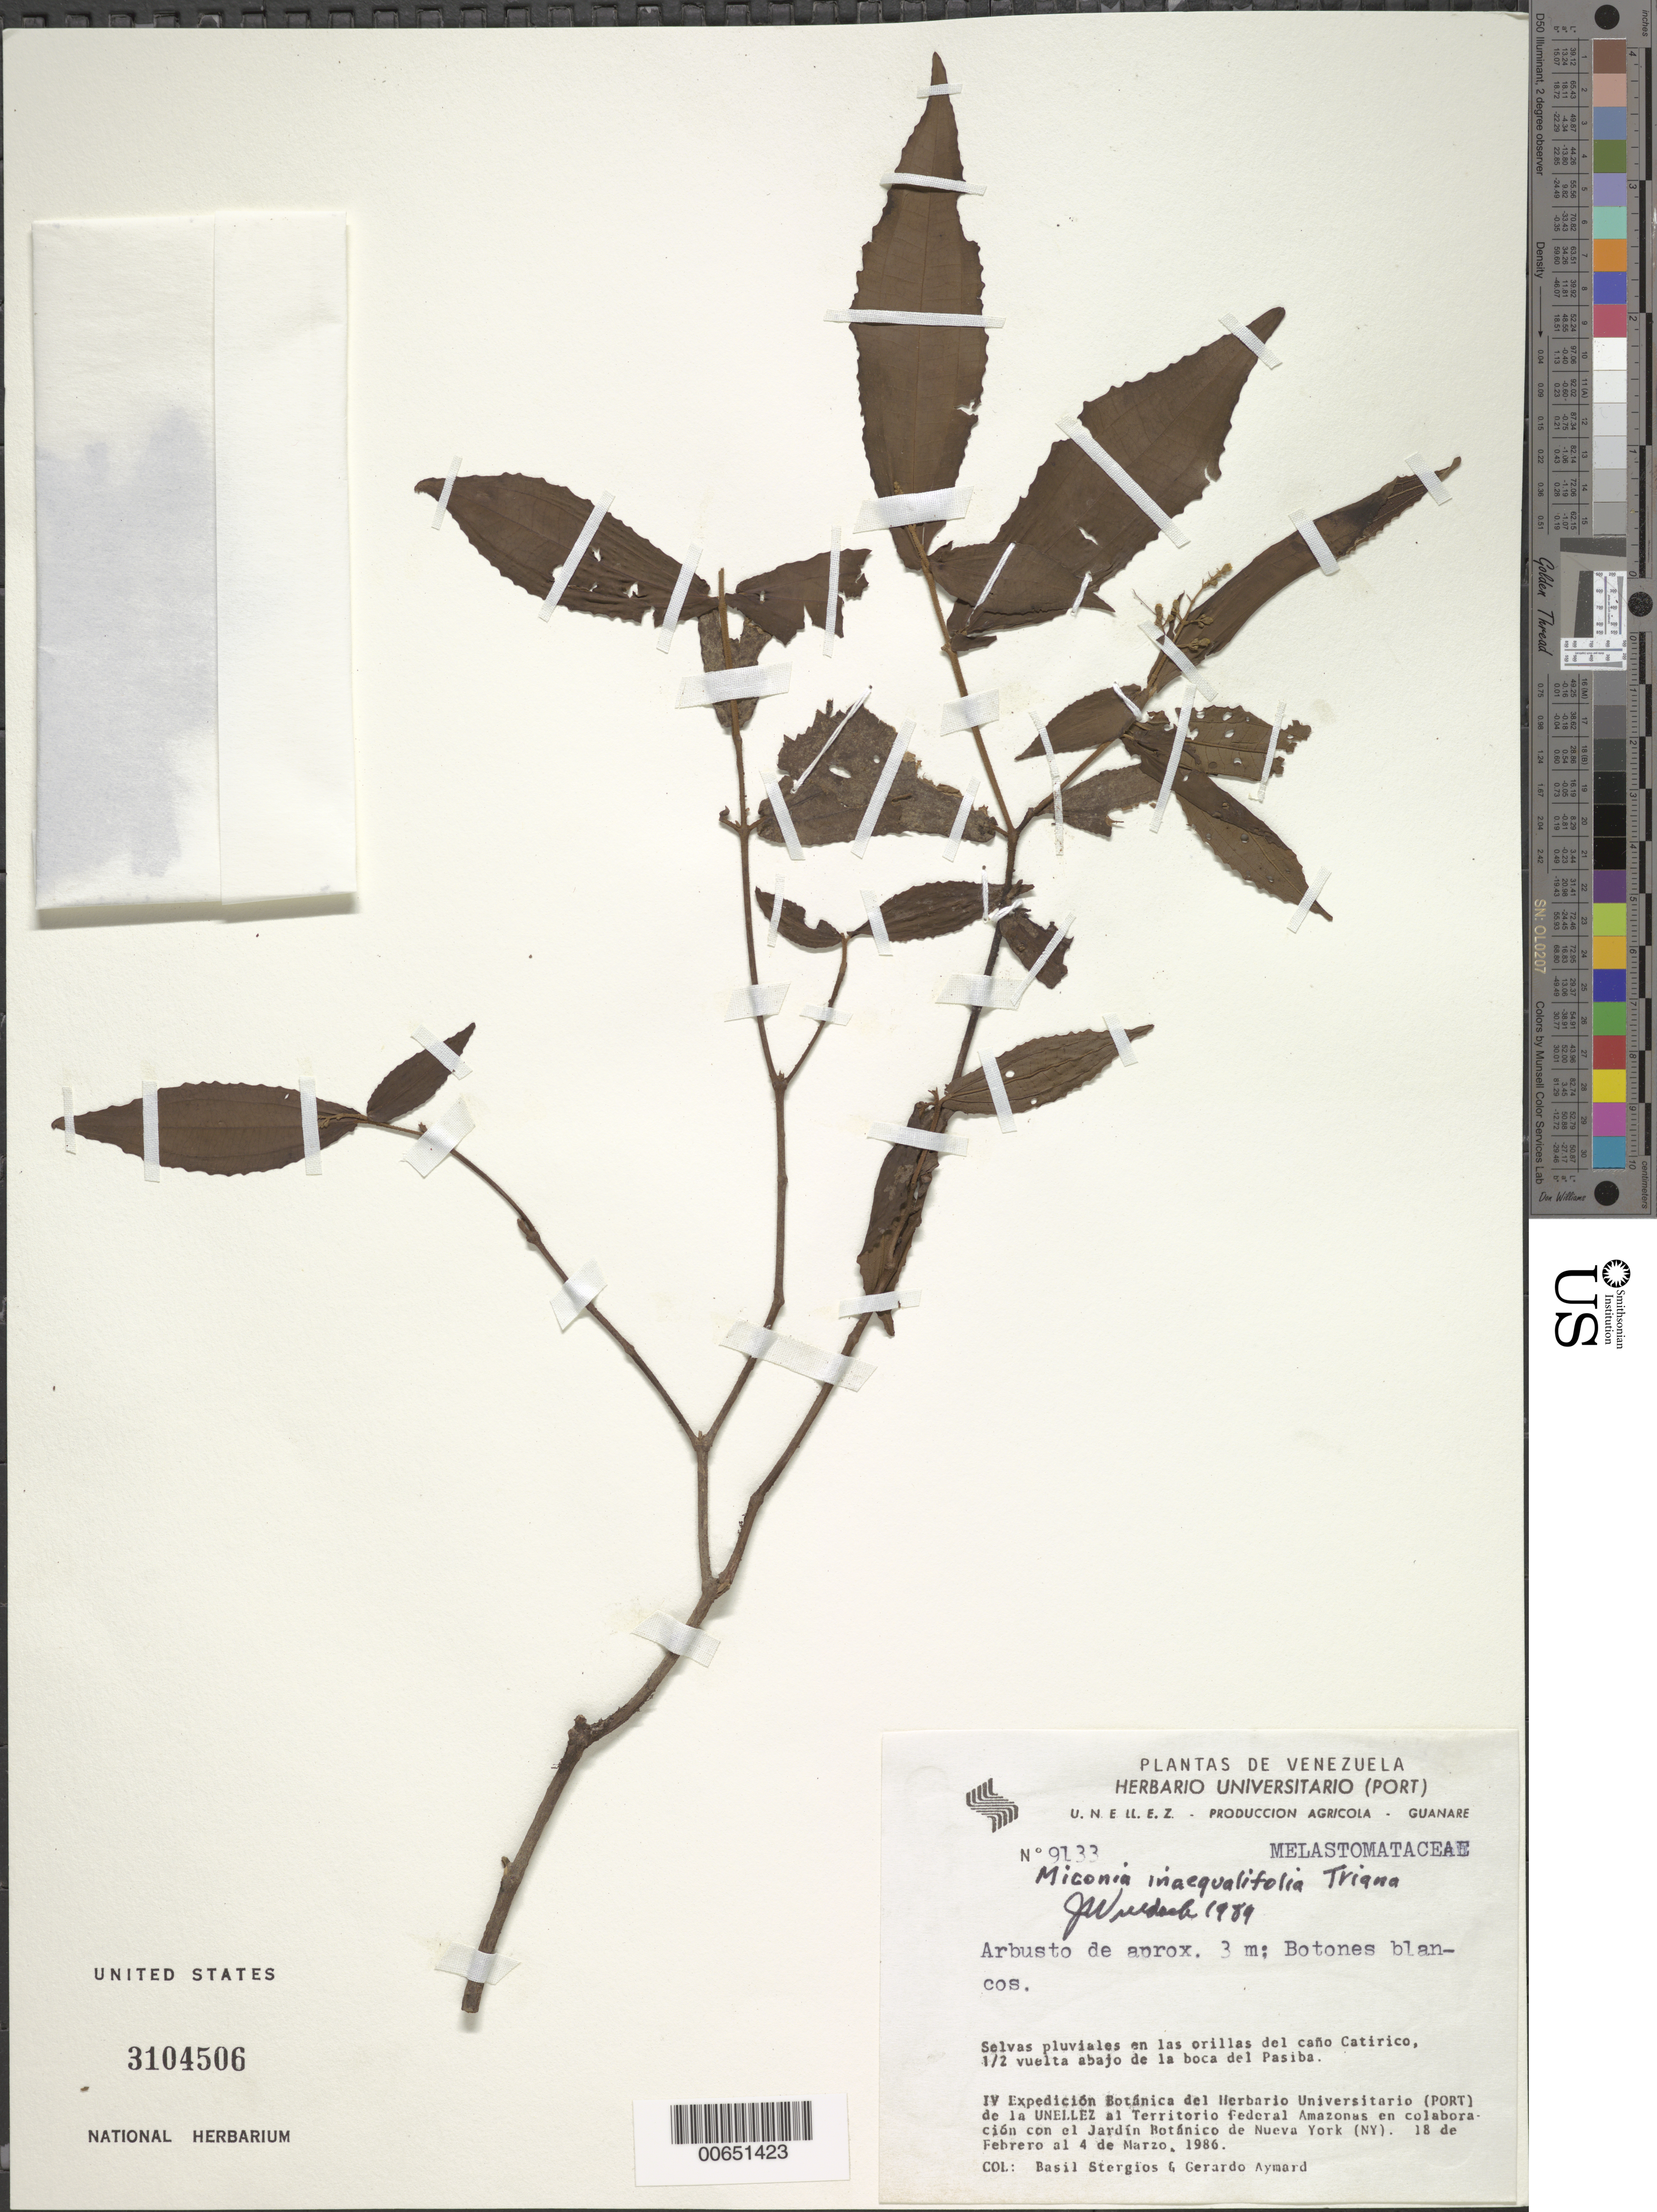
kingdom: Plantae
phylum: Tracheophyta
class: Magnoliopsida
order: Myrtales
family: Melastomataceae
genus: Miconia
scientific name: Miconia inaequalifolia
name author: Triana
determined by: Wurdack, John J., (US), US (UNITED STATES)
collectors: B. G. Stergios & G. A. Aymard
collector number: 9133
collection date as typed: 18-Feb-86 to 4-Mar-86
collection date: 1986-02-18/1986-03-04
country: Venezuela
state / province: Amazonas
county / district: Río Negro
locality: Caño Catirico, 1/2 vuelta abajo de la boca del Pasiba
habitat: Selvas pluvialses en las orillas del cano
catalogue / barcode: US 3104506